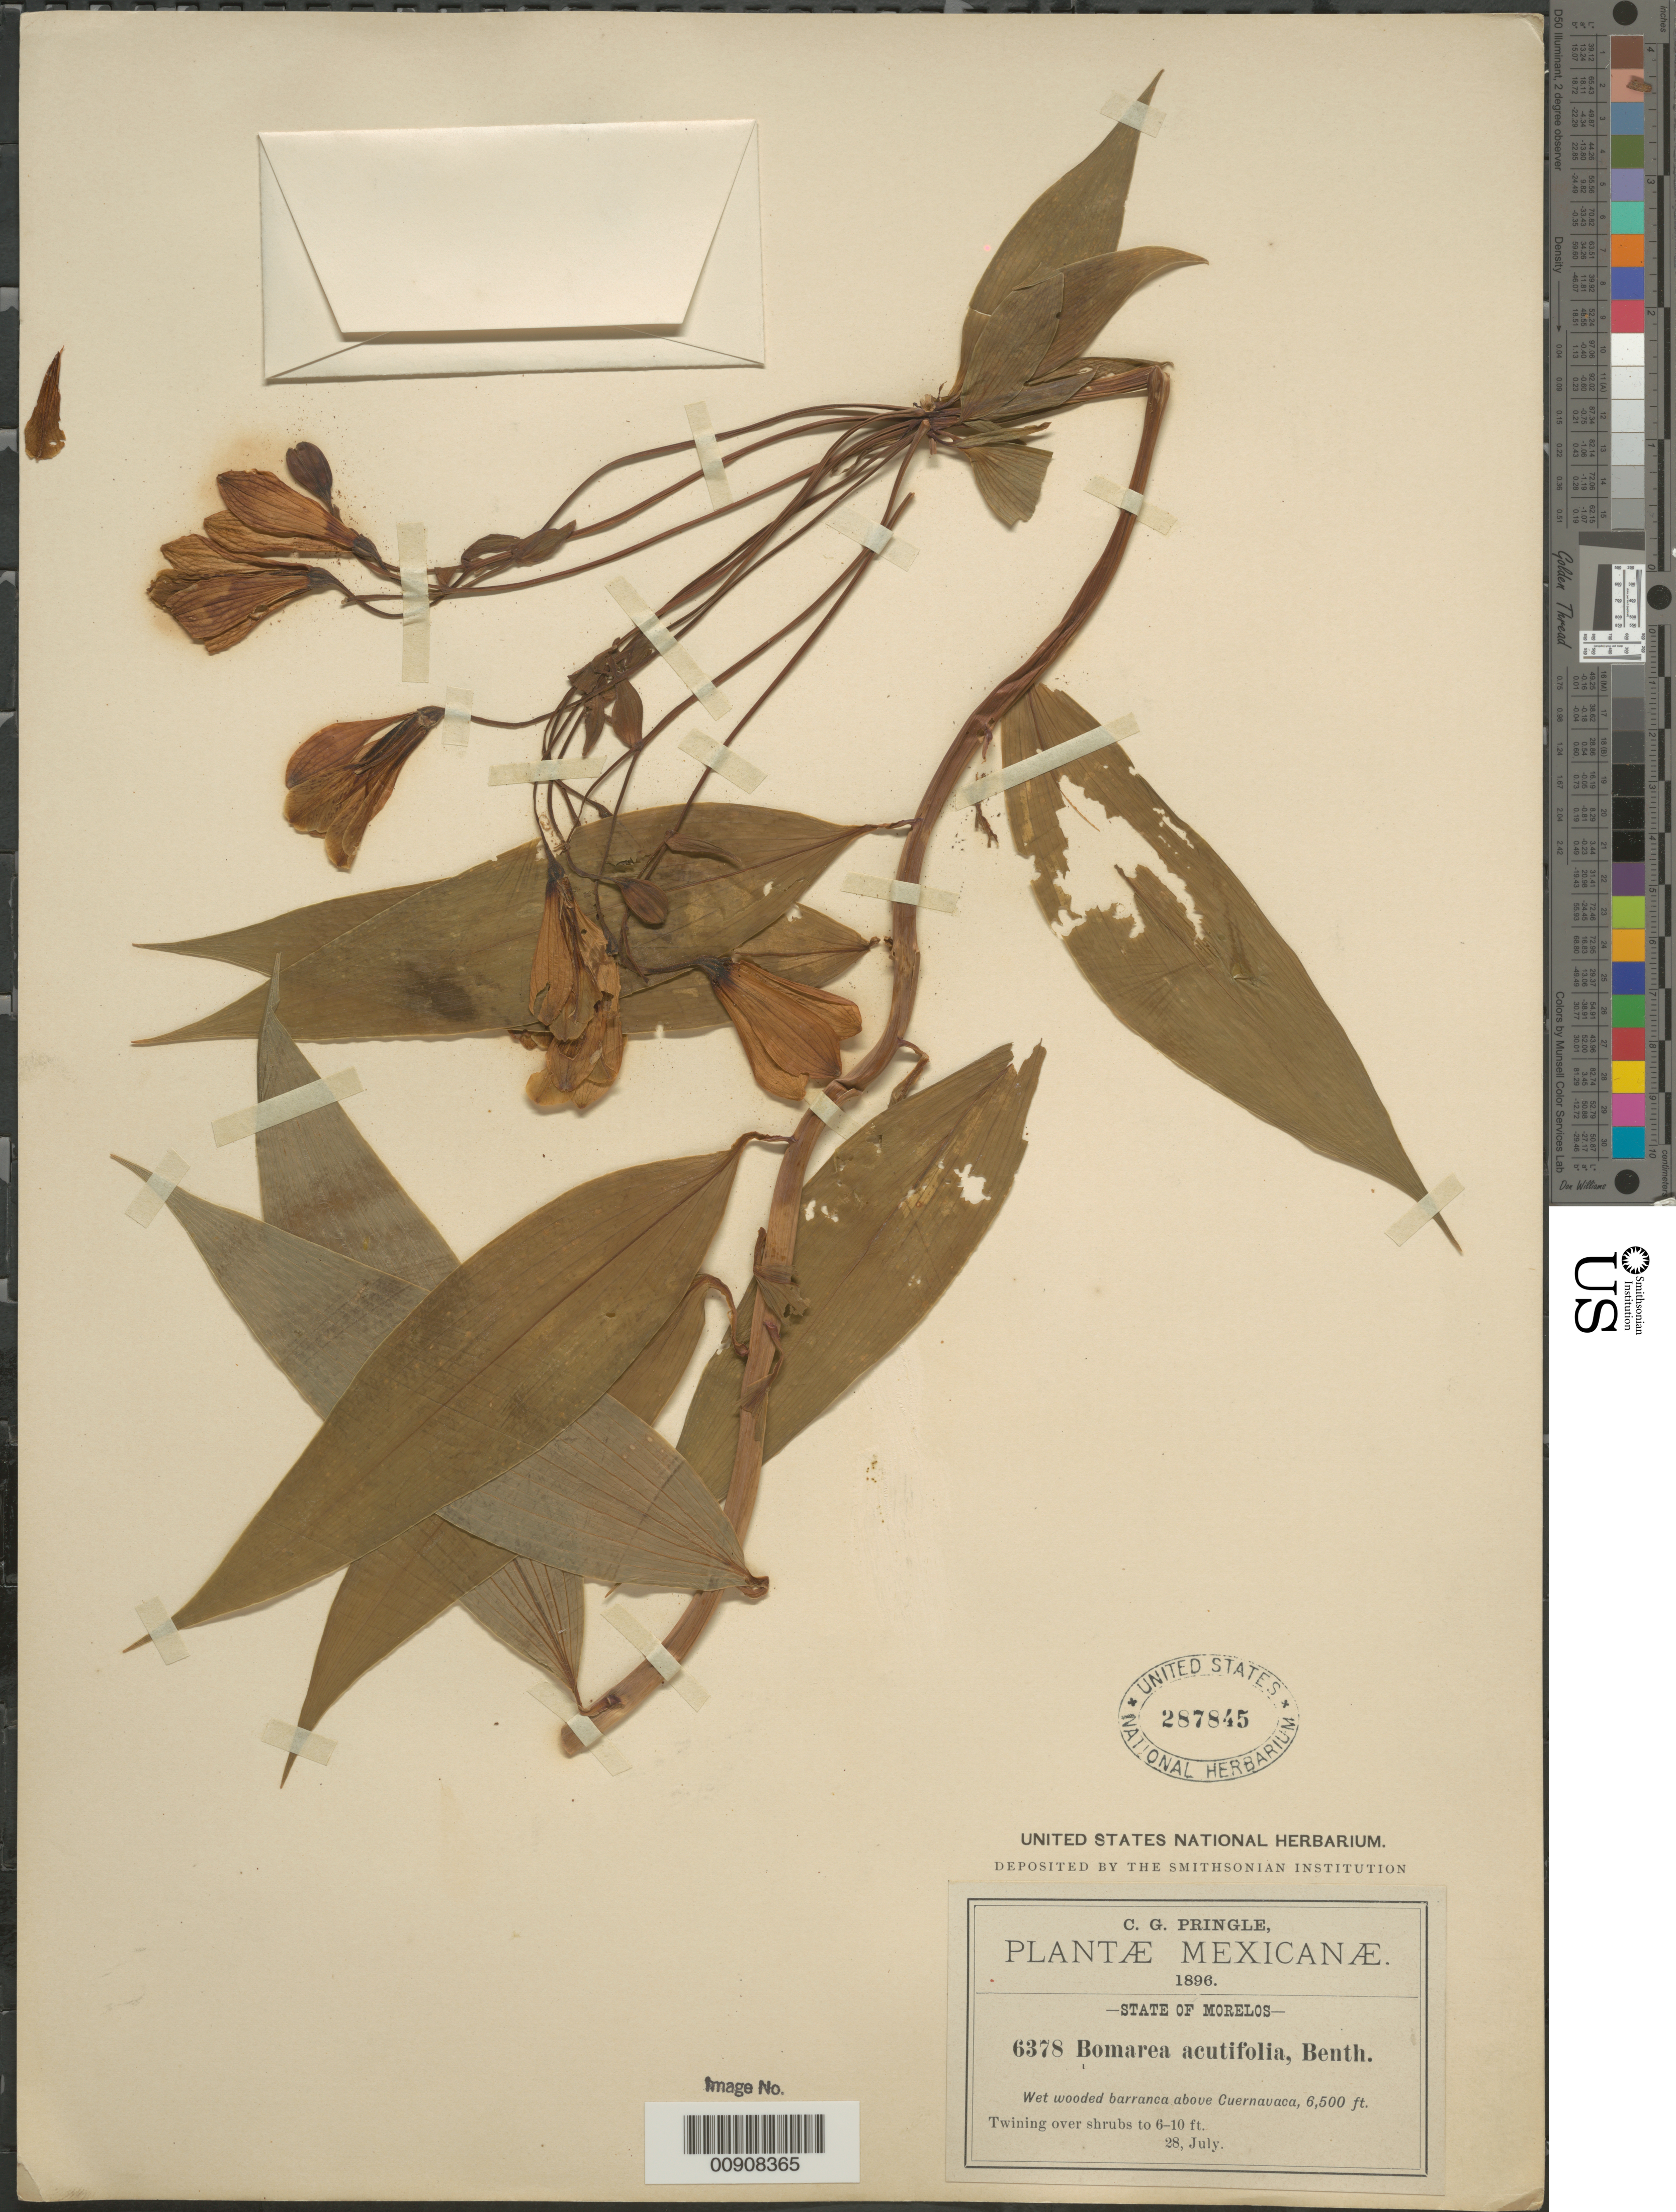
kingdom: Plantae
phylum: Tracheophyta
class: Liliopsida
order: Liliales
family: Alstroemeriaceae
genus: Bomarea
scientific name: Bomarea acutifolia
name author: (Link & Otto) Herb.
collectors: C. G. Pringle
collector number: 6378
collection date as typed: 28 Jul 1896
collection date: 1896-07-28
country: Mexico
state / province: Morelos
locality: Wet wooded barranca above Cuernavaca, State of Morelos.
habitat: Twining over shrubs. Wet wooded barranca.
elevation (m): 1981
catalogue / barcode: US 287845